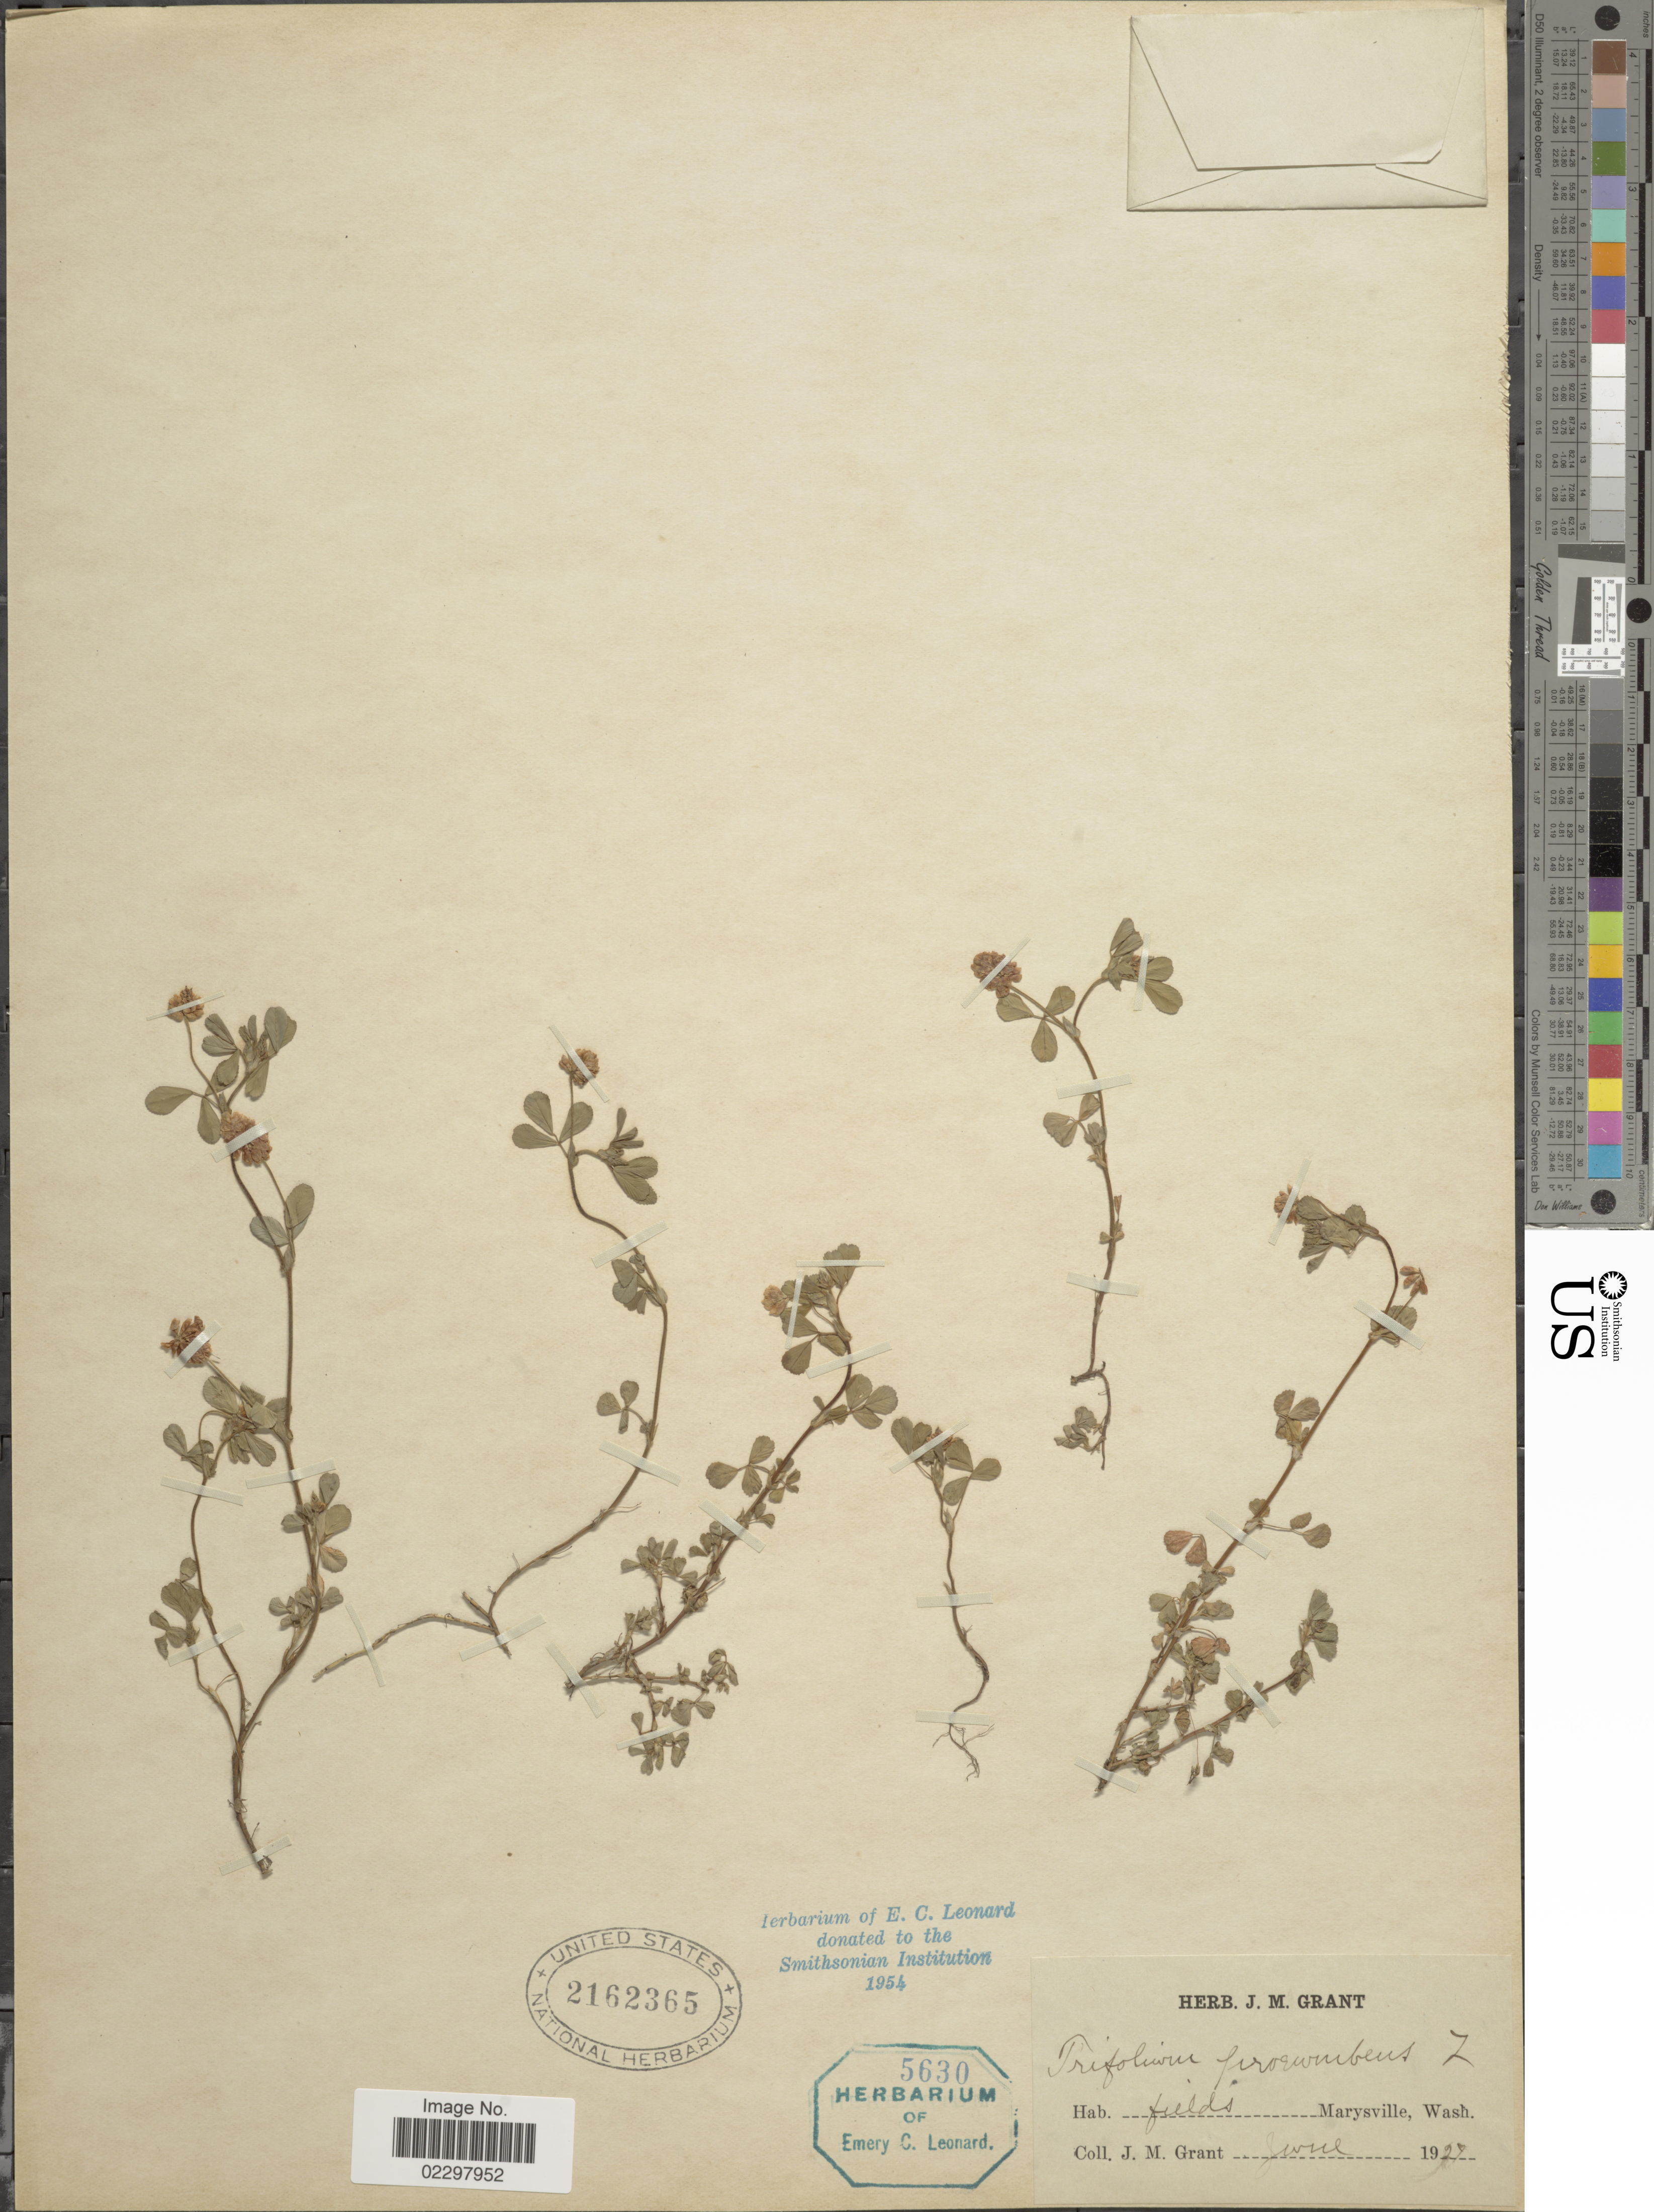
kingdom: Plantae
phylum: Tracheophyta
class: Magnoliopsida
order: Fabales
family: Fabaceae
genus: Trifolium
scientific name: Trifolium procumbens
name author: L.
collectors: J. M. Grant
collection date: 1927-06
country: United States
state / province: Washington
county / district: Snohomish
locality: Fields, Marysville.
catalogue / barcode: US 2162365